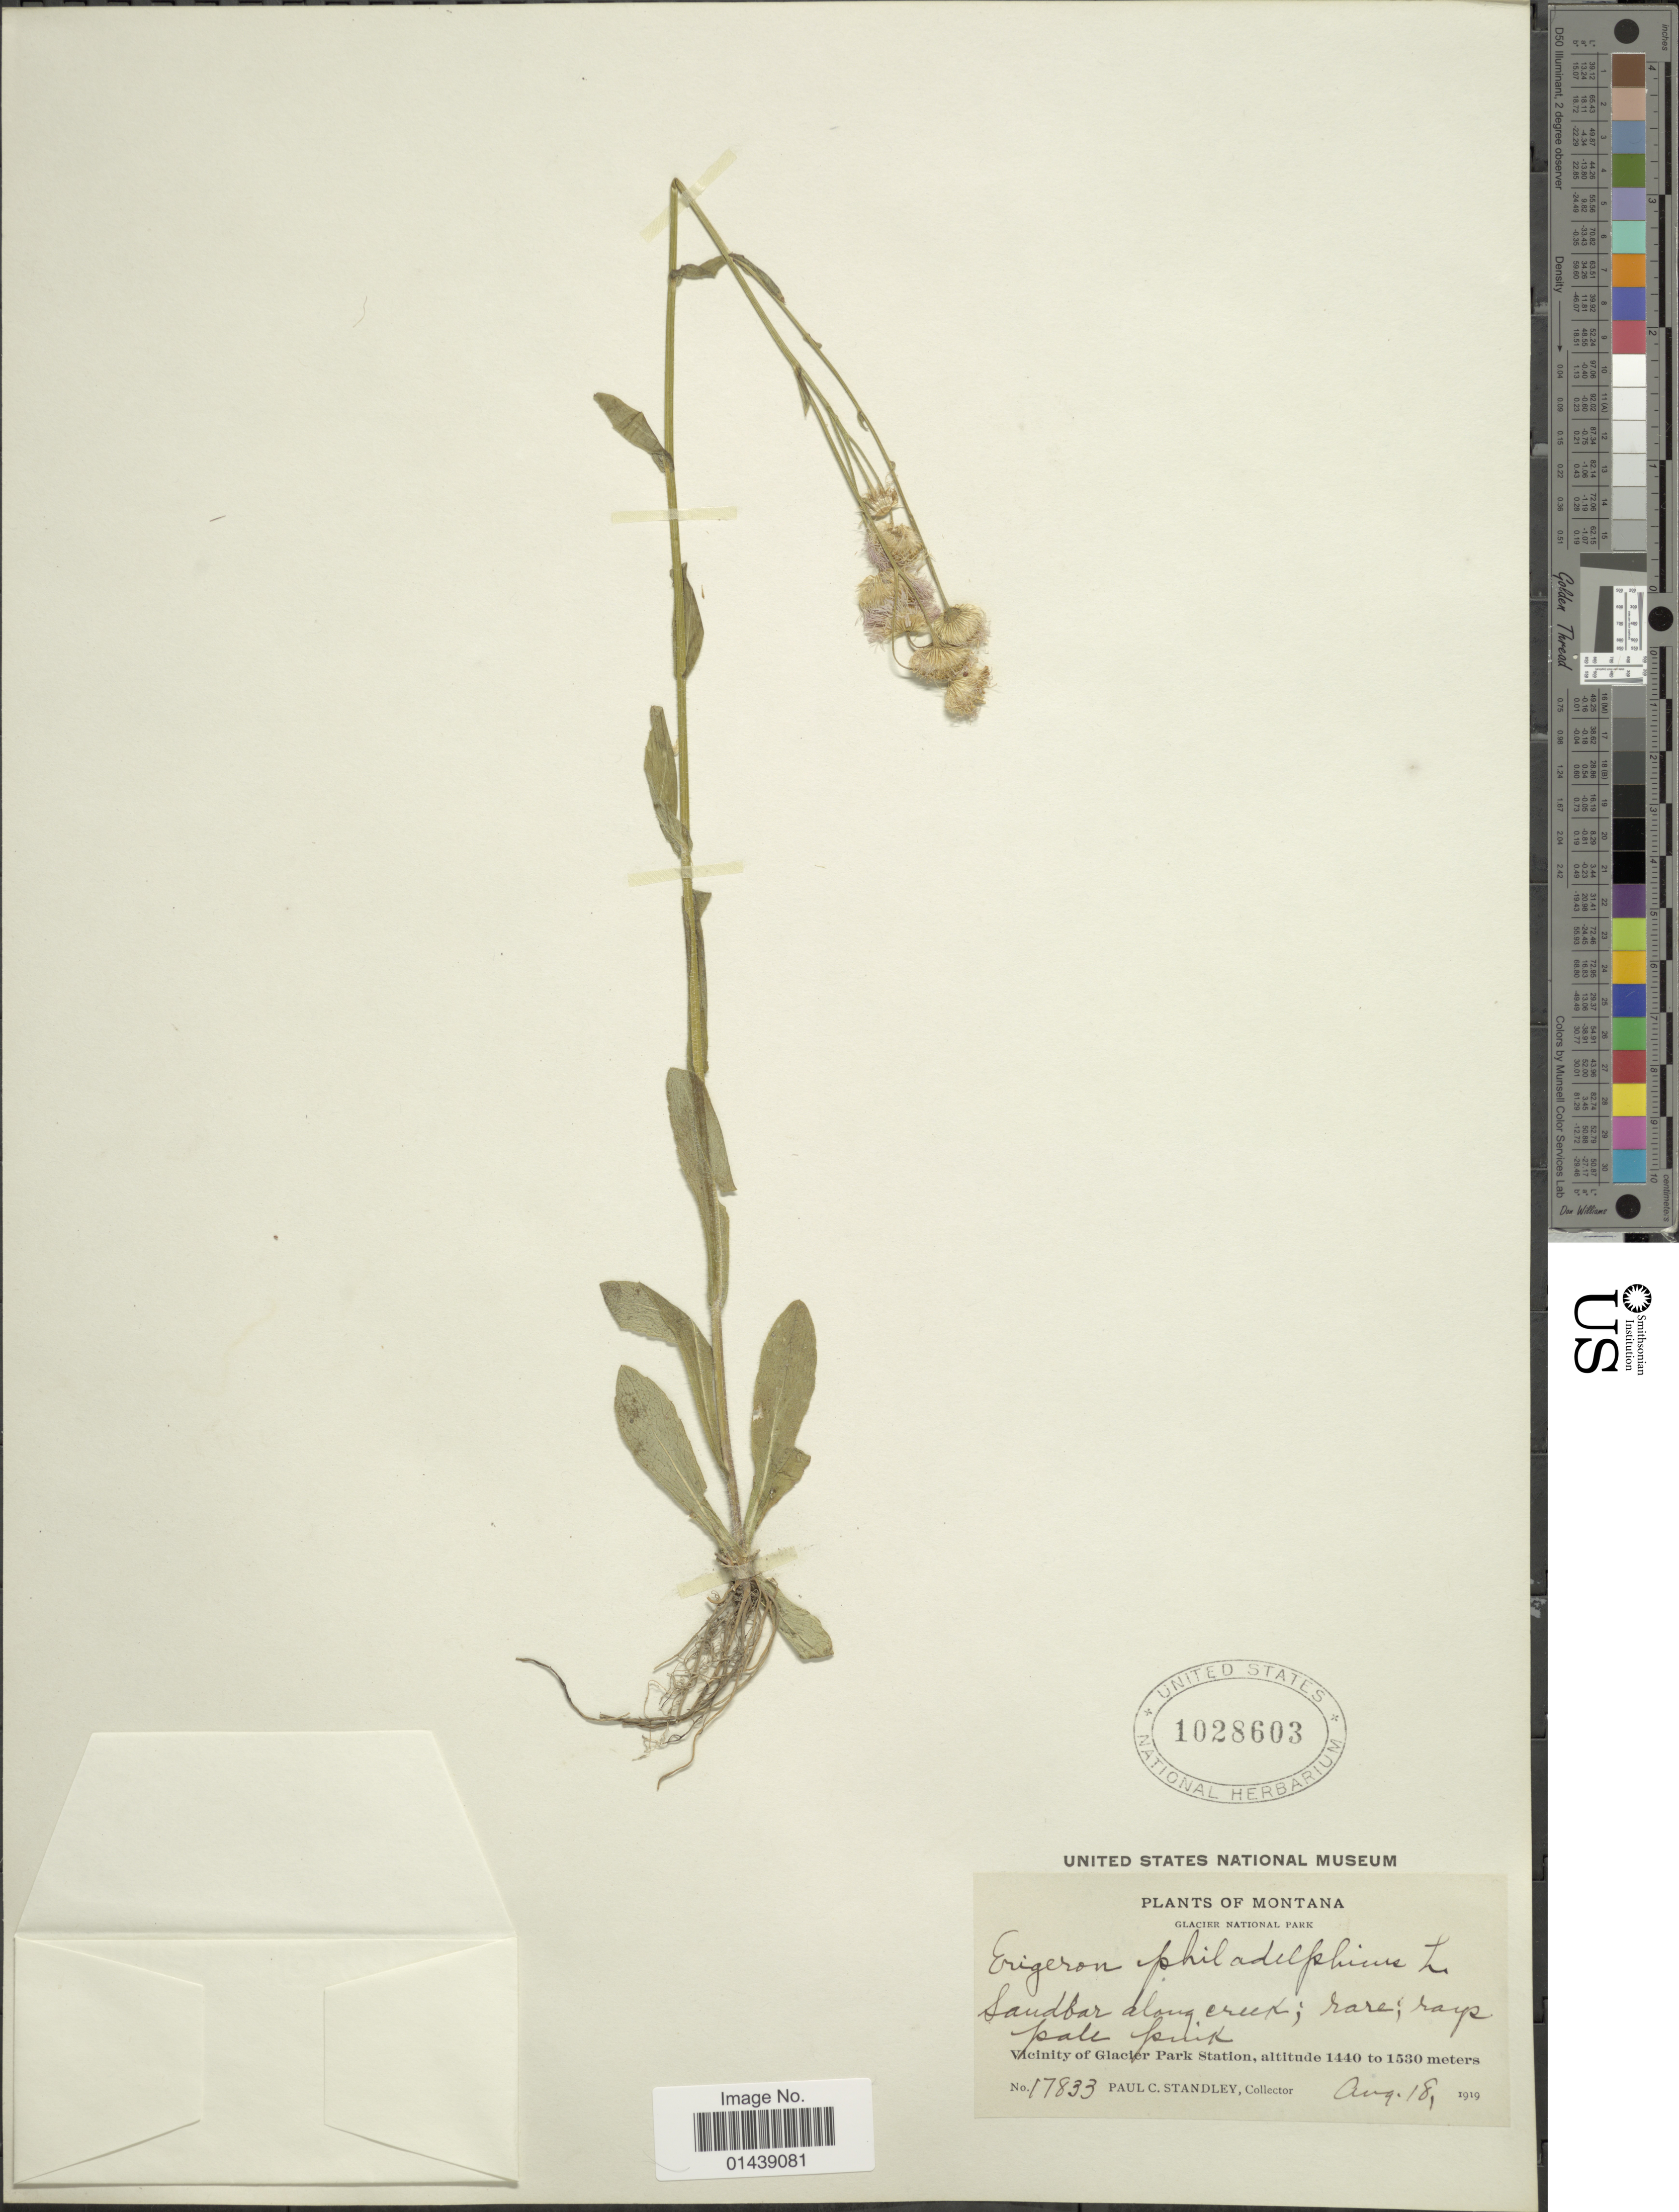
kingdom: Plantae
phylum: Tracheophyta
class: Magnoliopsida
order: Asterales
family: Asteraceae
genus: Erigeron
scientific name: Erigeron philadelphicus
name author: L.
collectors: P. C. Standley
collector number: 17833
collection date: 1919-08-18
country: United States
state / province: Montana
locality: Glacier National Park. Vicinity of Glacier Park Station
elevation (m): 1440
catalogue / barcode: US 1028603